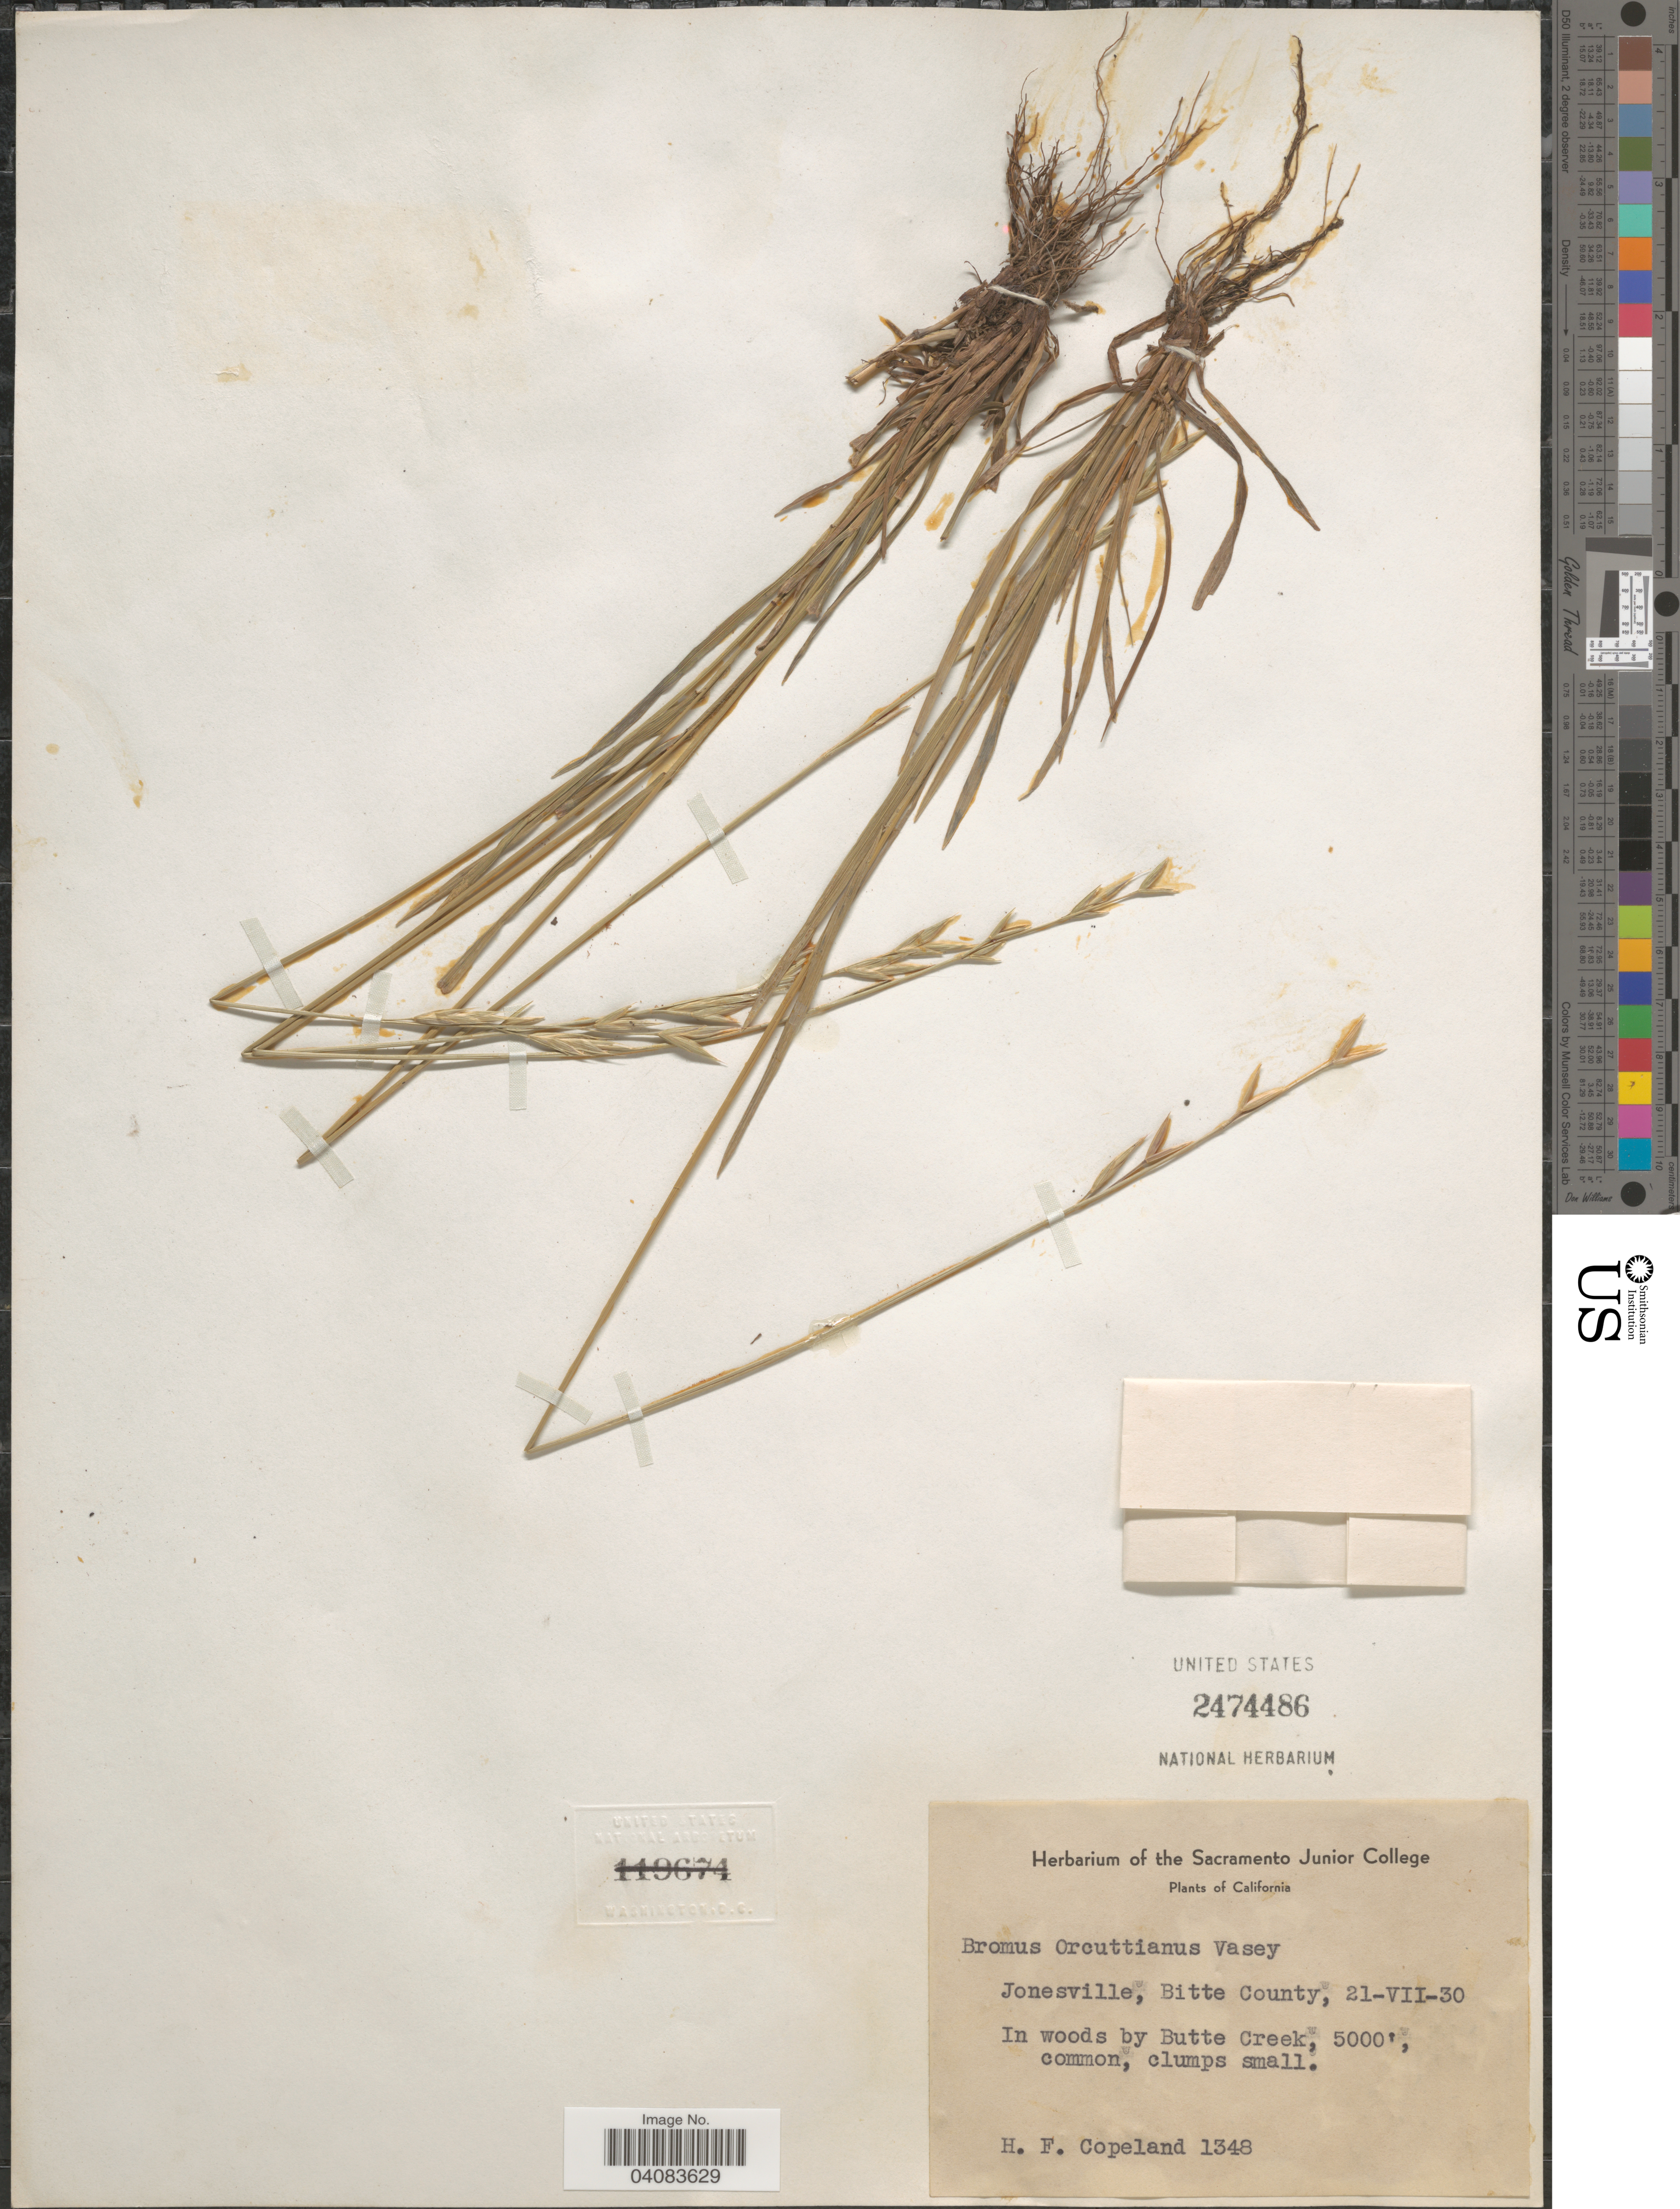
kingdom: Plantae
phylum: Tracheophyta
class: Liliopsida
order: Poales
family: Poaceae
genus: Bromus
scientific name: Bromus orcuttianus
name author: Vasey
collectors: H. F. Copeland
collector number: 1348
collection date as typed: Transcribed d/m/y: 21/7/30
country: United States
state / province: California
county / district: Butte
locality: Jonesville, Bitte County. In woods by Butte Creek.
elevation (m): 1524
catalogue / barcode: US 2474486